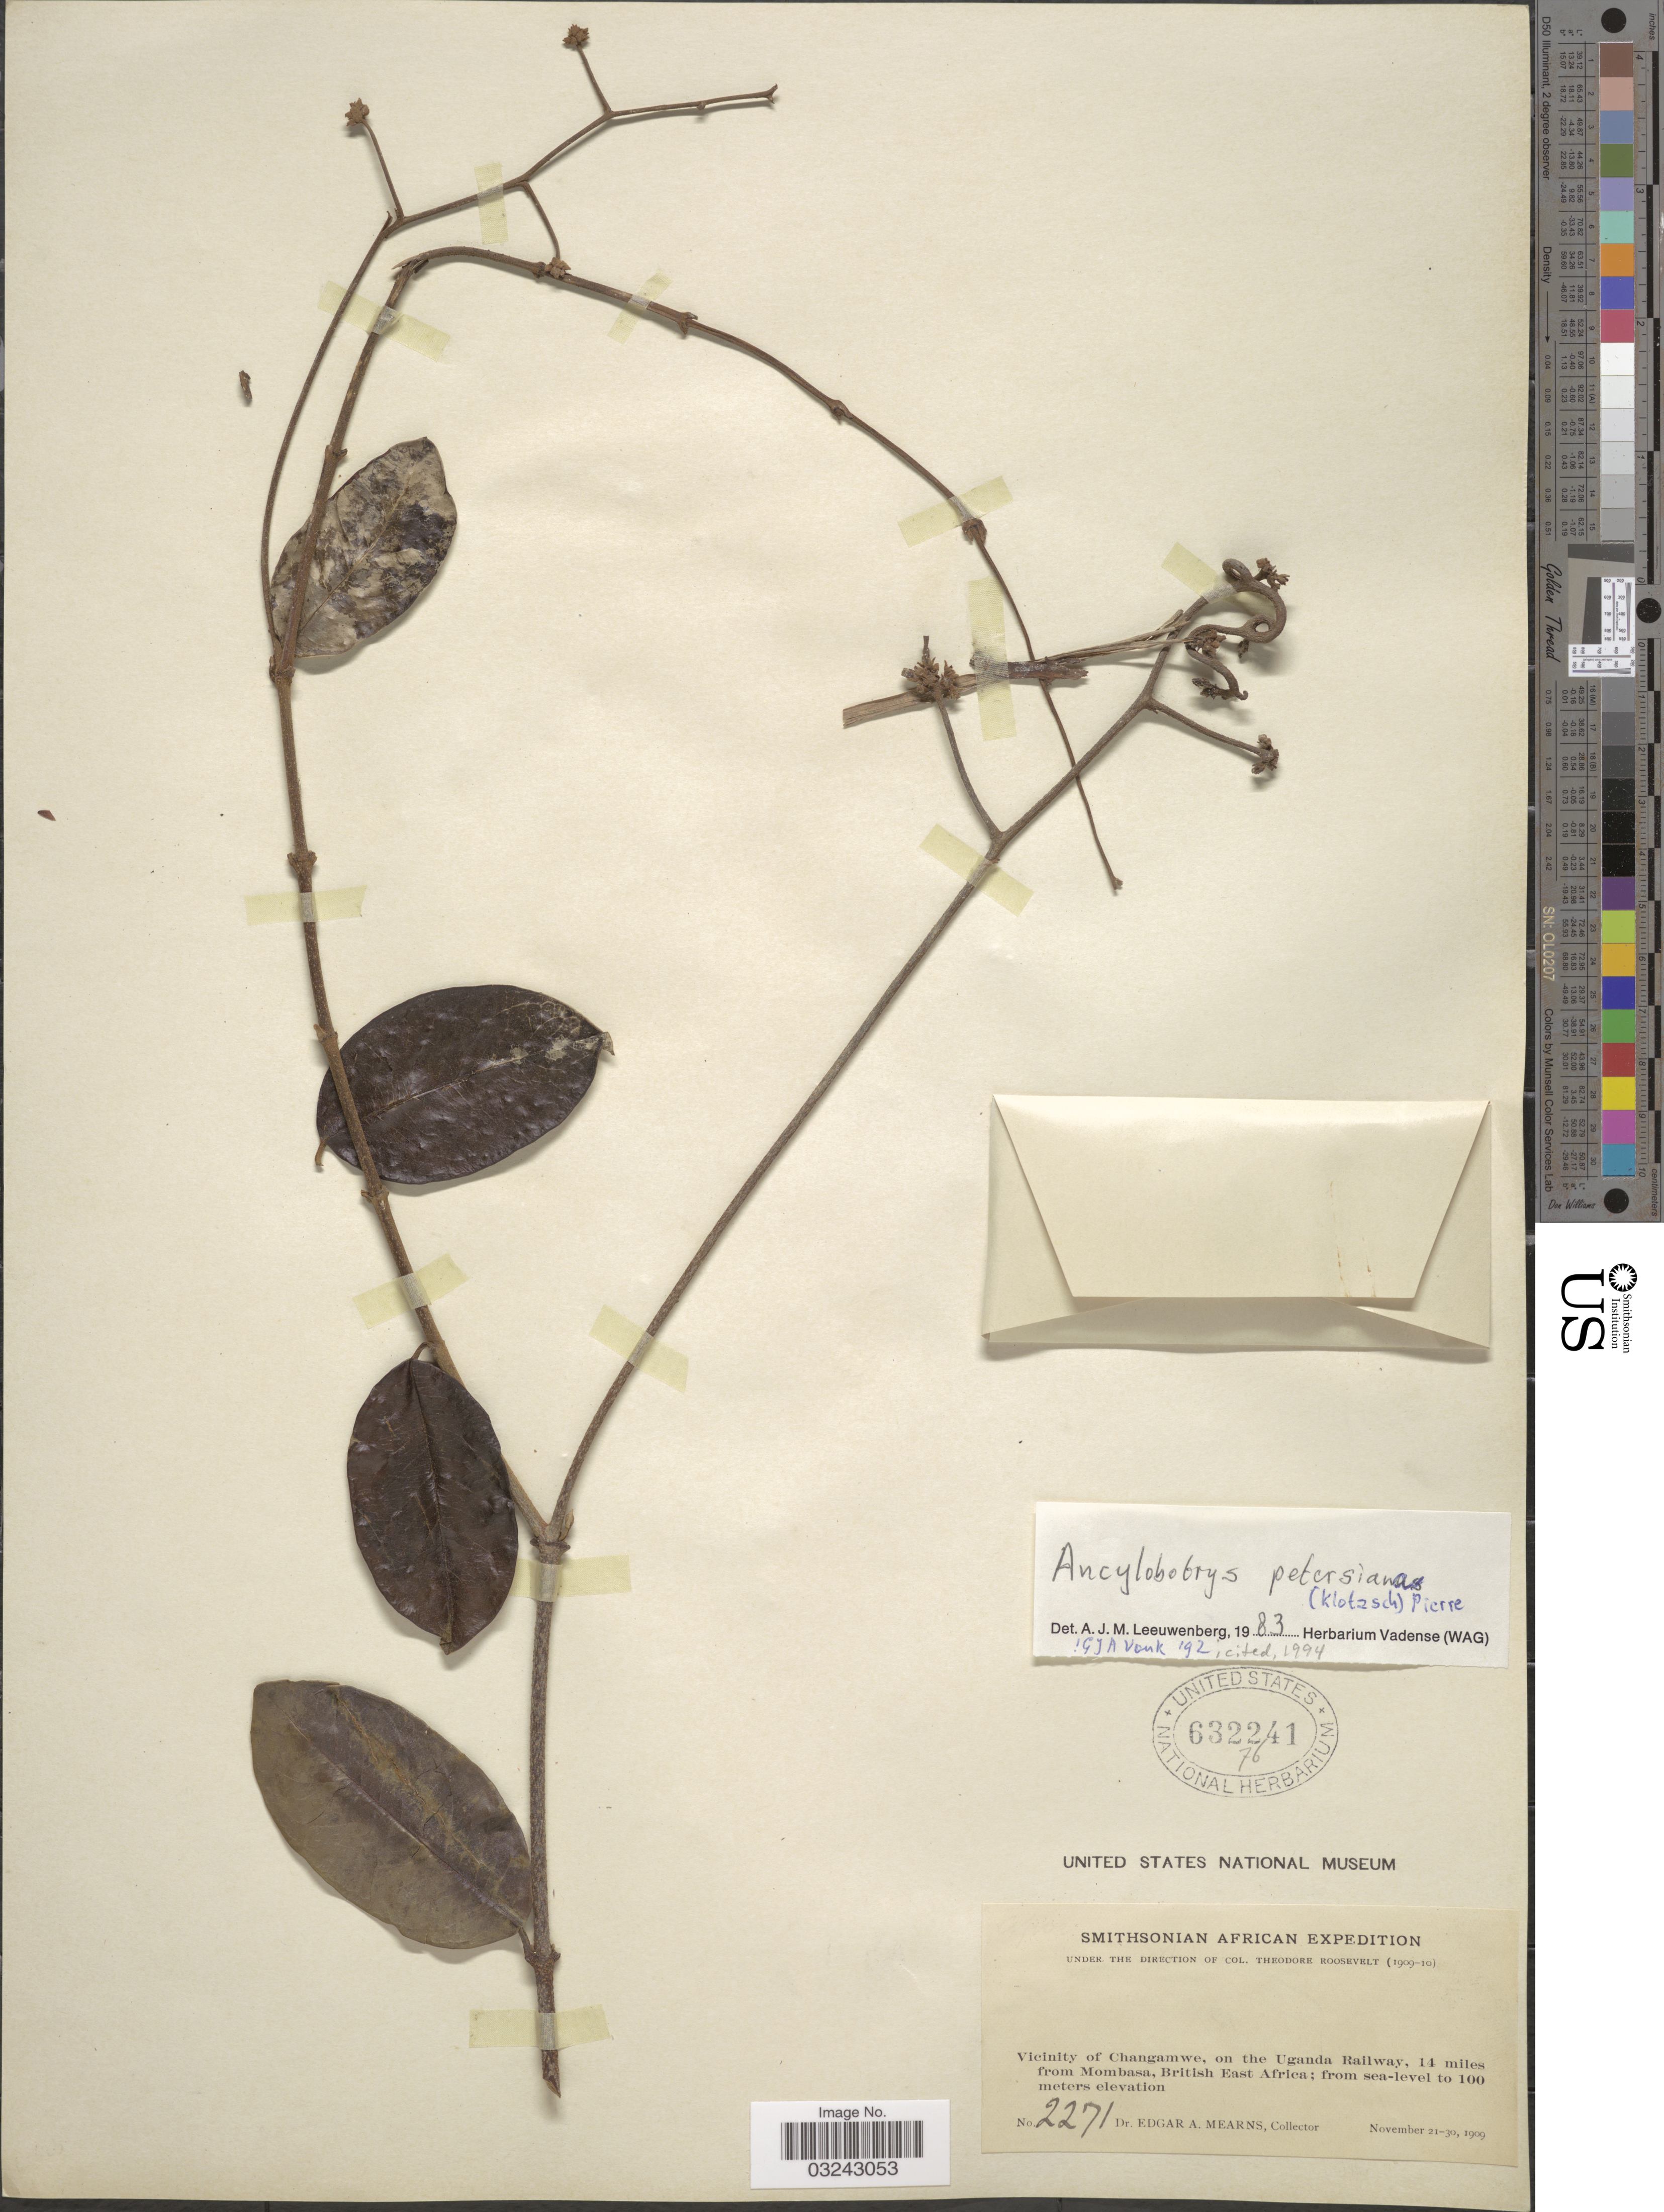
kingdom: Plantae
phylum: Tracheophyta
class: Magnoliopsida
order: Gentianales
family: Apocynaceae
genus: Ancylobothrys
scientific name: Ancylobothrys petersiana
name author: (Klotzsch) Pierre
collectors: E. A. Mearns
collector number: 2271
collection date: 1909-11-21/1909-11-30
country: Kenya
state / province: Mombasa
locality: Vicinity of Changamwe, on the Uganda Railway, 14 miles from Mombasa, British East Africa.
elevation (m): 0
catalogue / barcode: US 632241